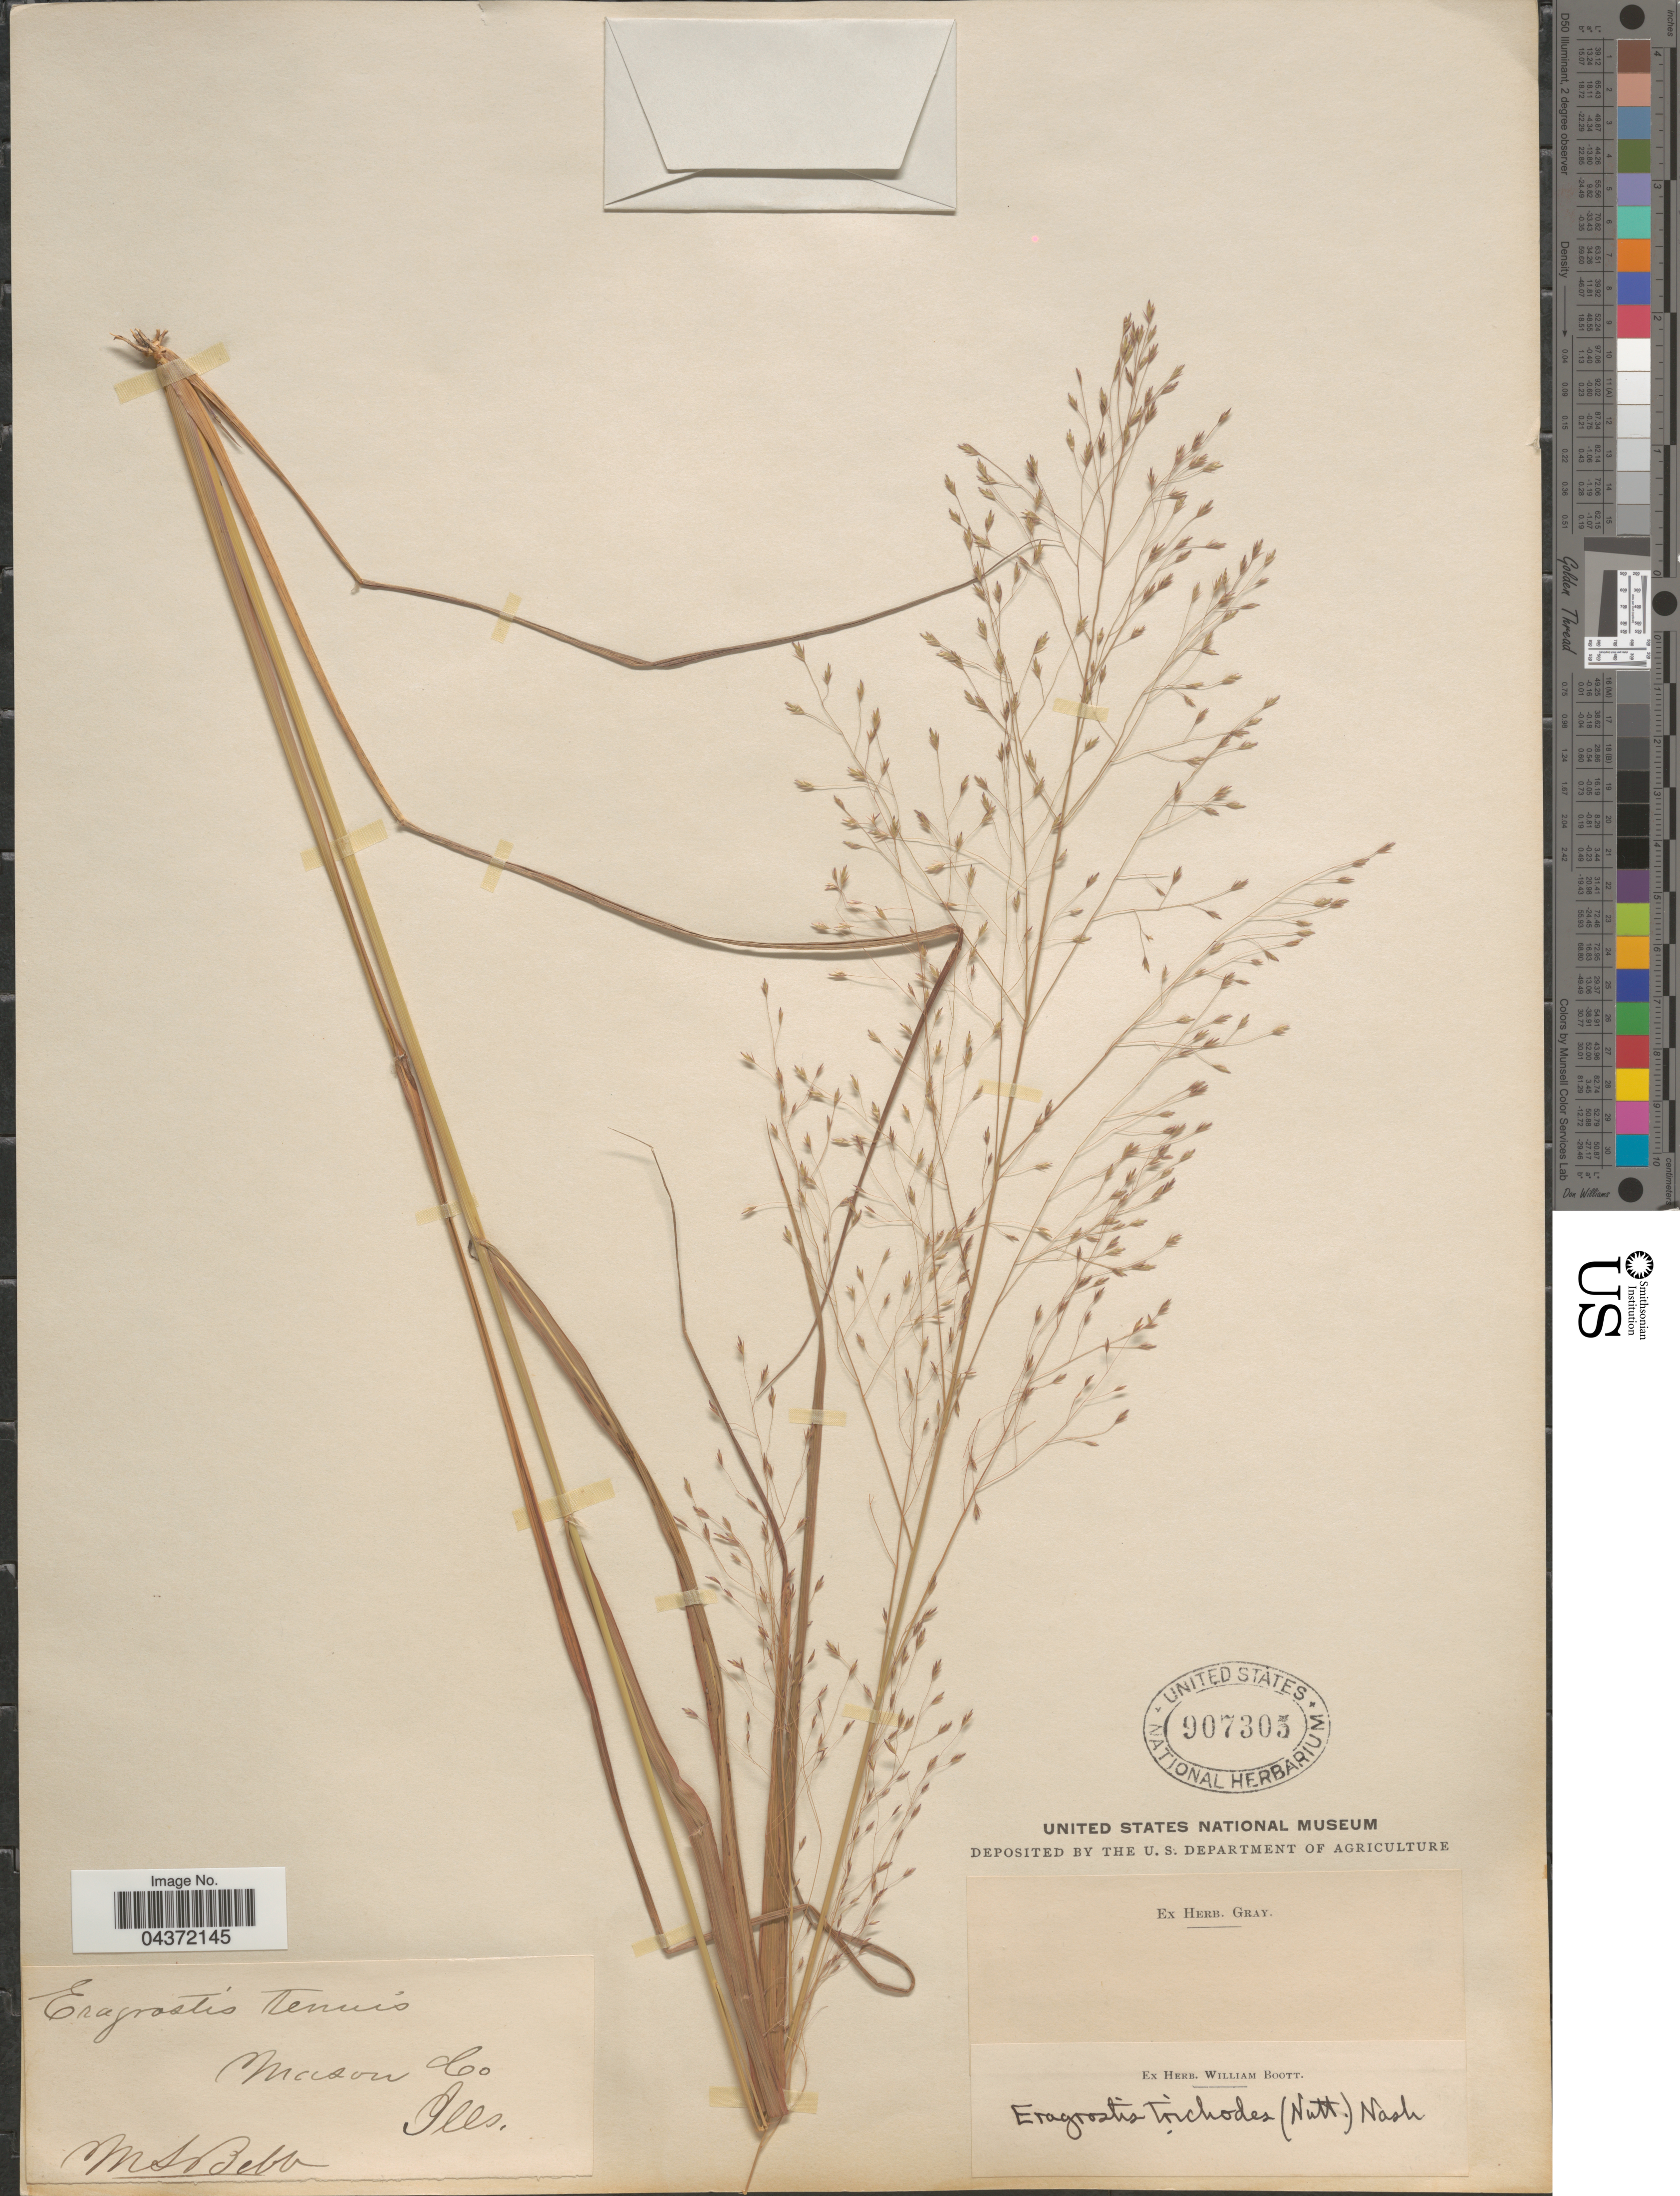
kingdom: Plantae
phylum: Tracheophyta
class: Liliopsida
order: Poales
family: Poaceae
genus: Eragrostis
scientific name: Eragrostis trichodes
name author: (Nutt.) Alph. Wood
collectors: M. Bebb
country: United States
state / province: Illinois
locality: Mason Co.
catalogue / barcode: US 907305